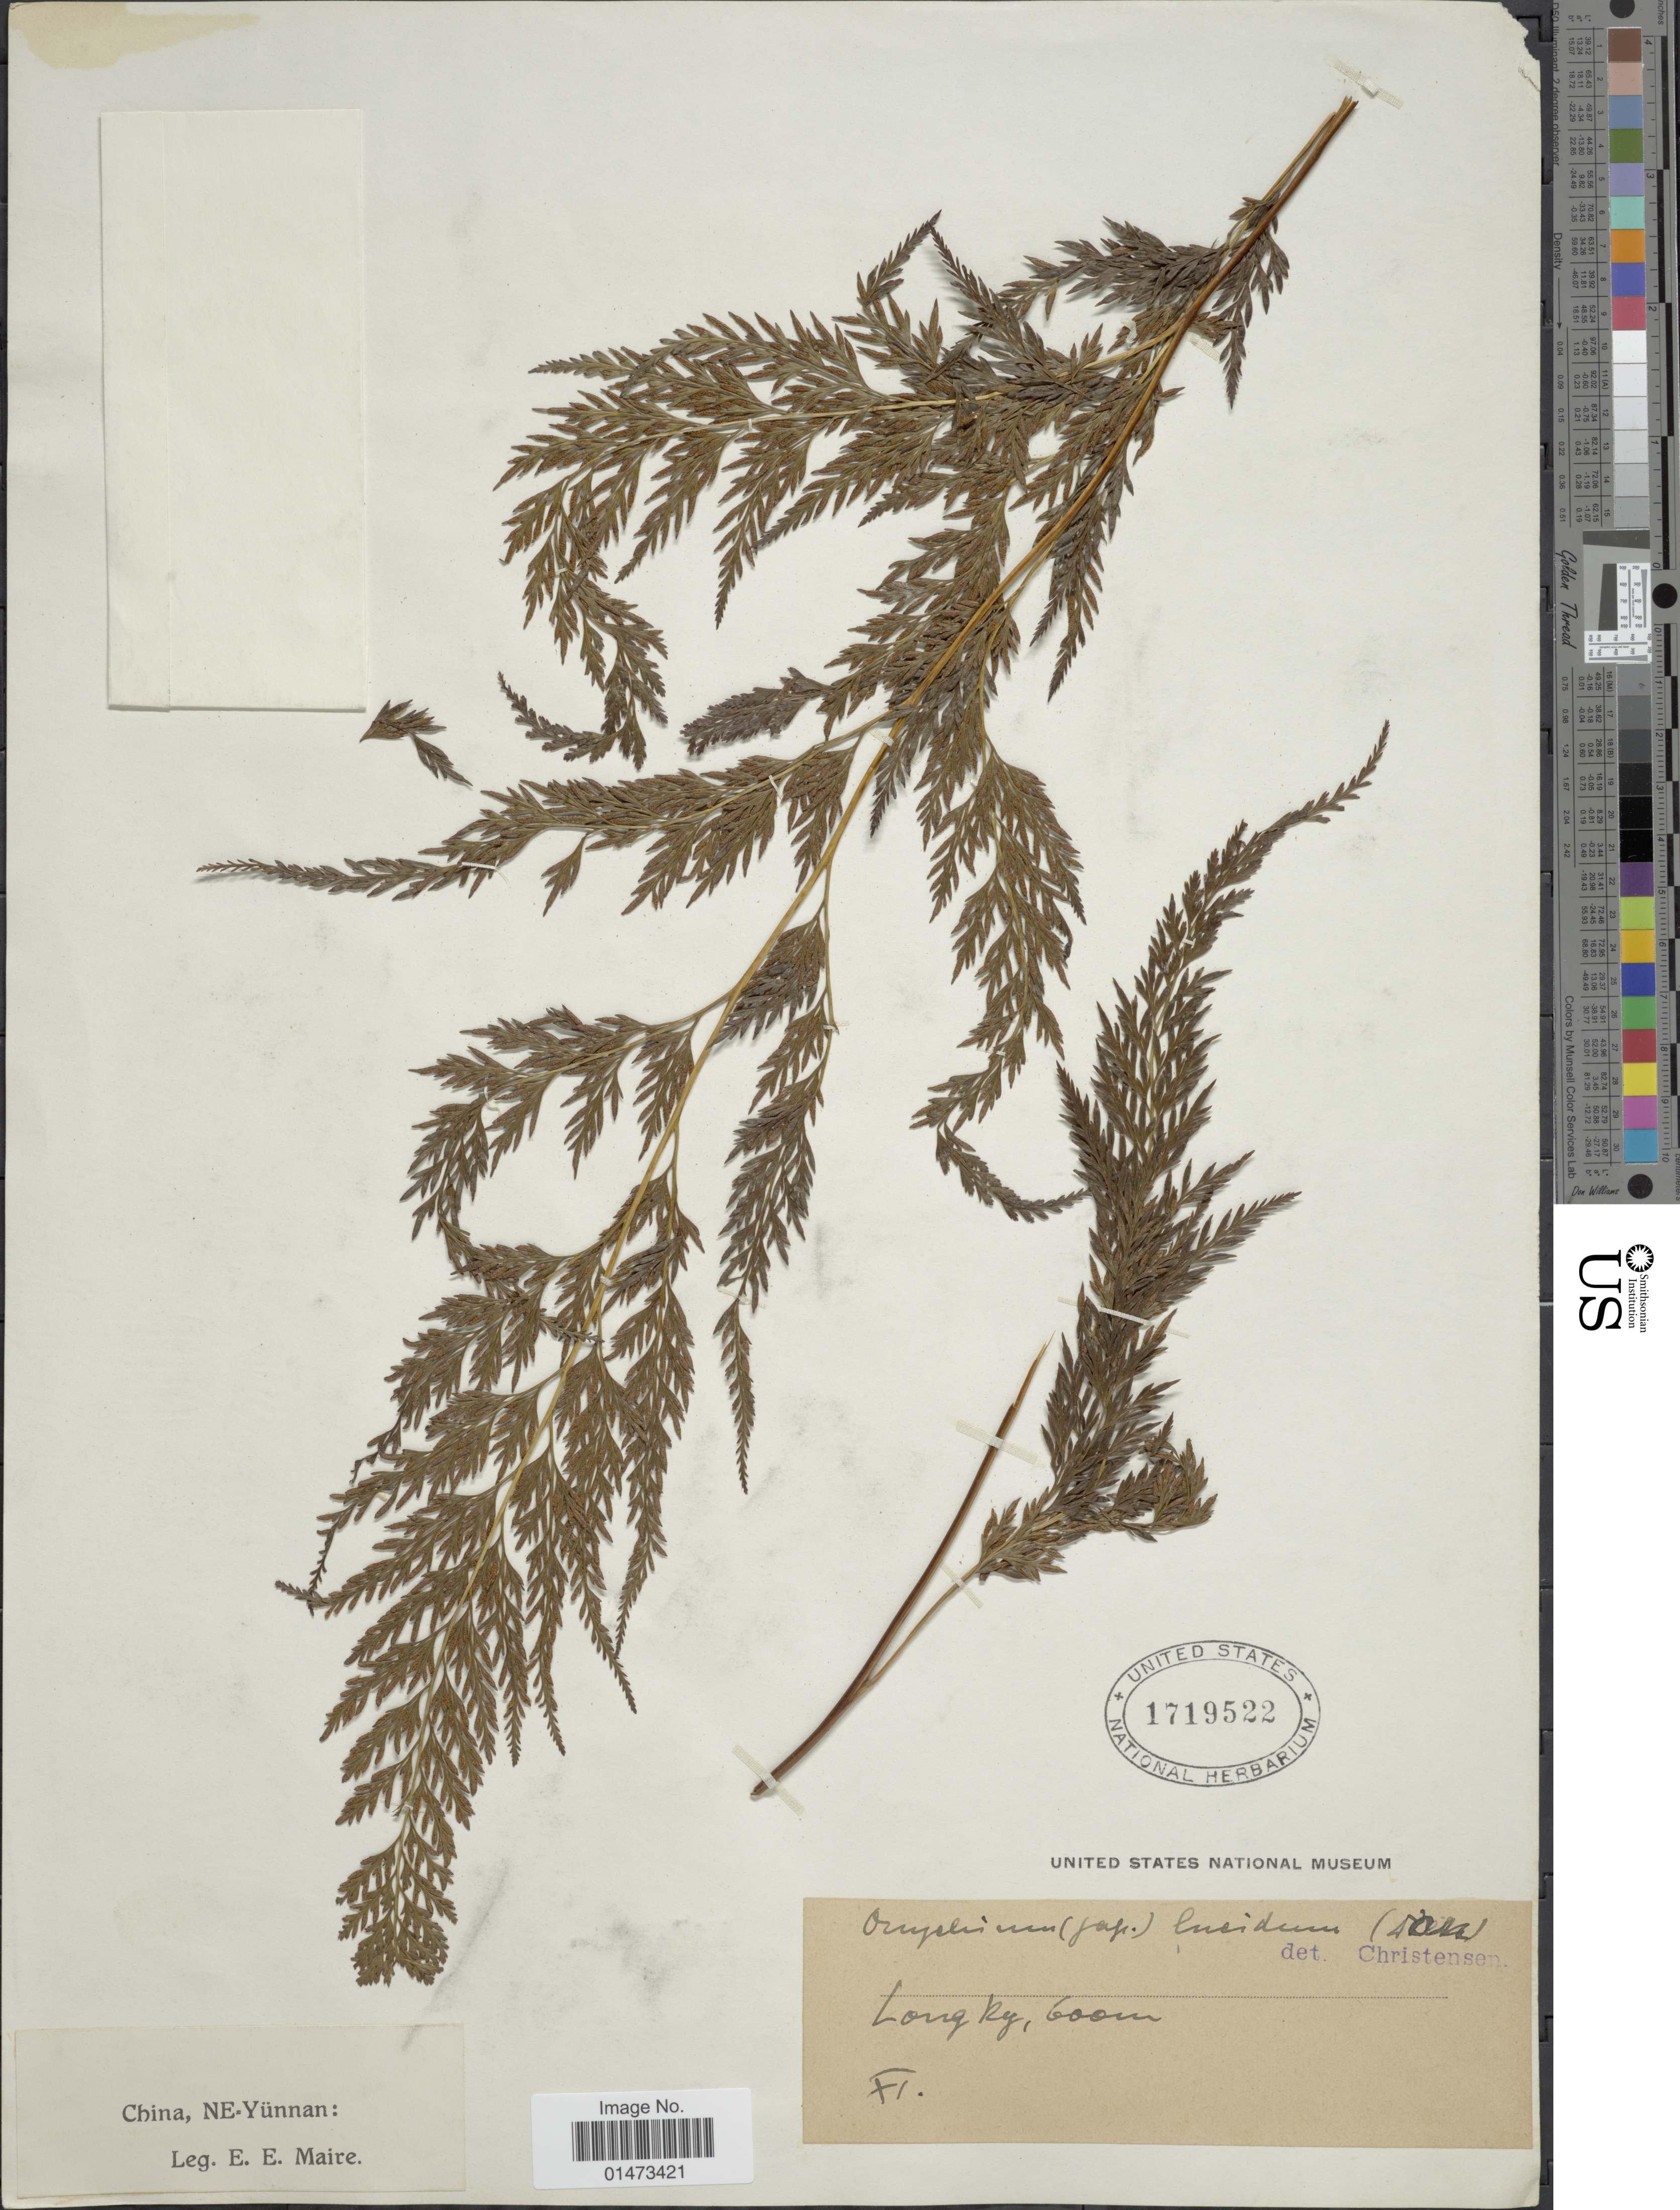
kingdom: Plantae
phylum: Tracheophyta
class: Polypodiopsida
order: Polypodiales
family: Pteridaceae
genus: Onychium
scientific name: Onychium lucidum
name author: (D. Don) Spreng.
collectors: E. E. Maire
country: China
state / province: Yunnan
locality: NE-Yunnan, Long Ry. [interpreted]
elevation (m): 600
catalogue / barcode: US 1719522